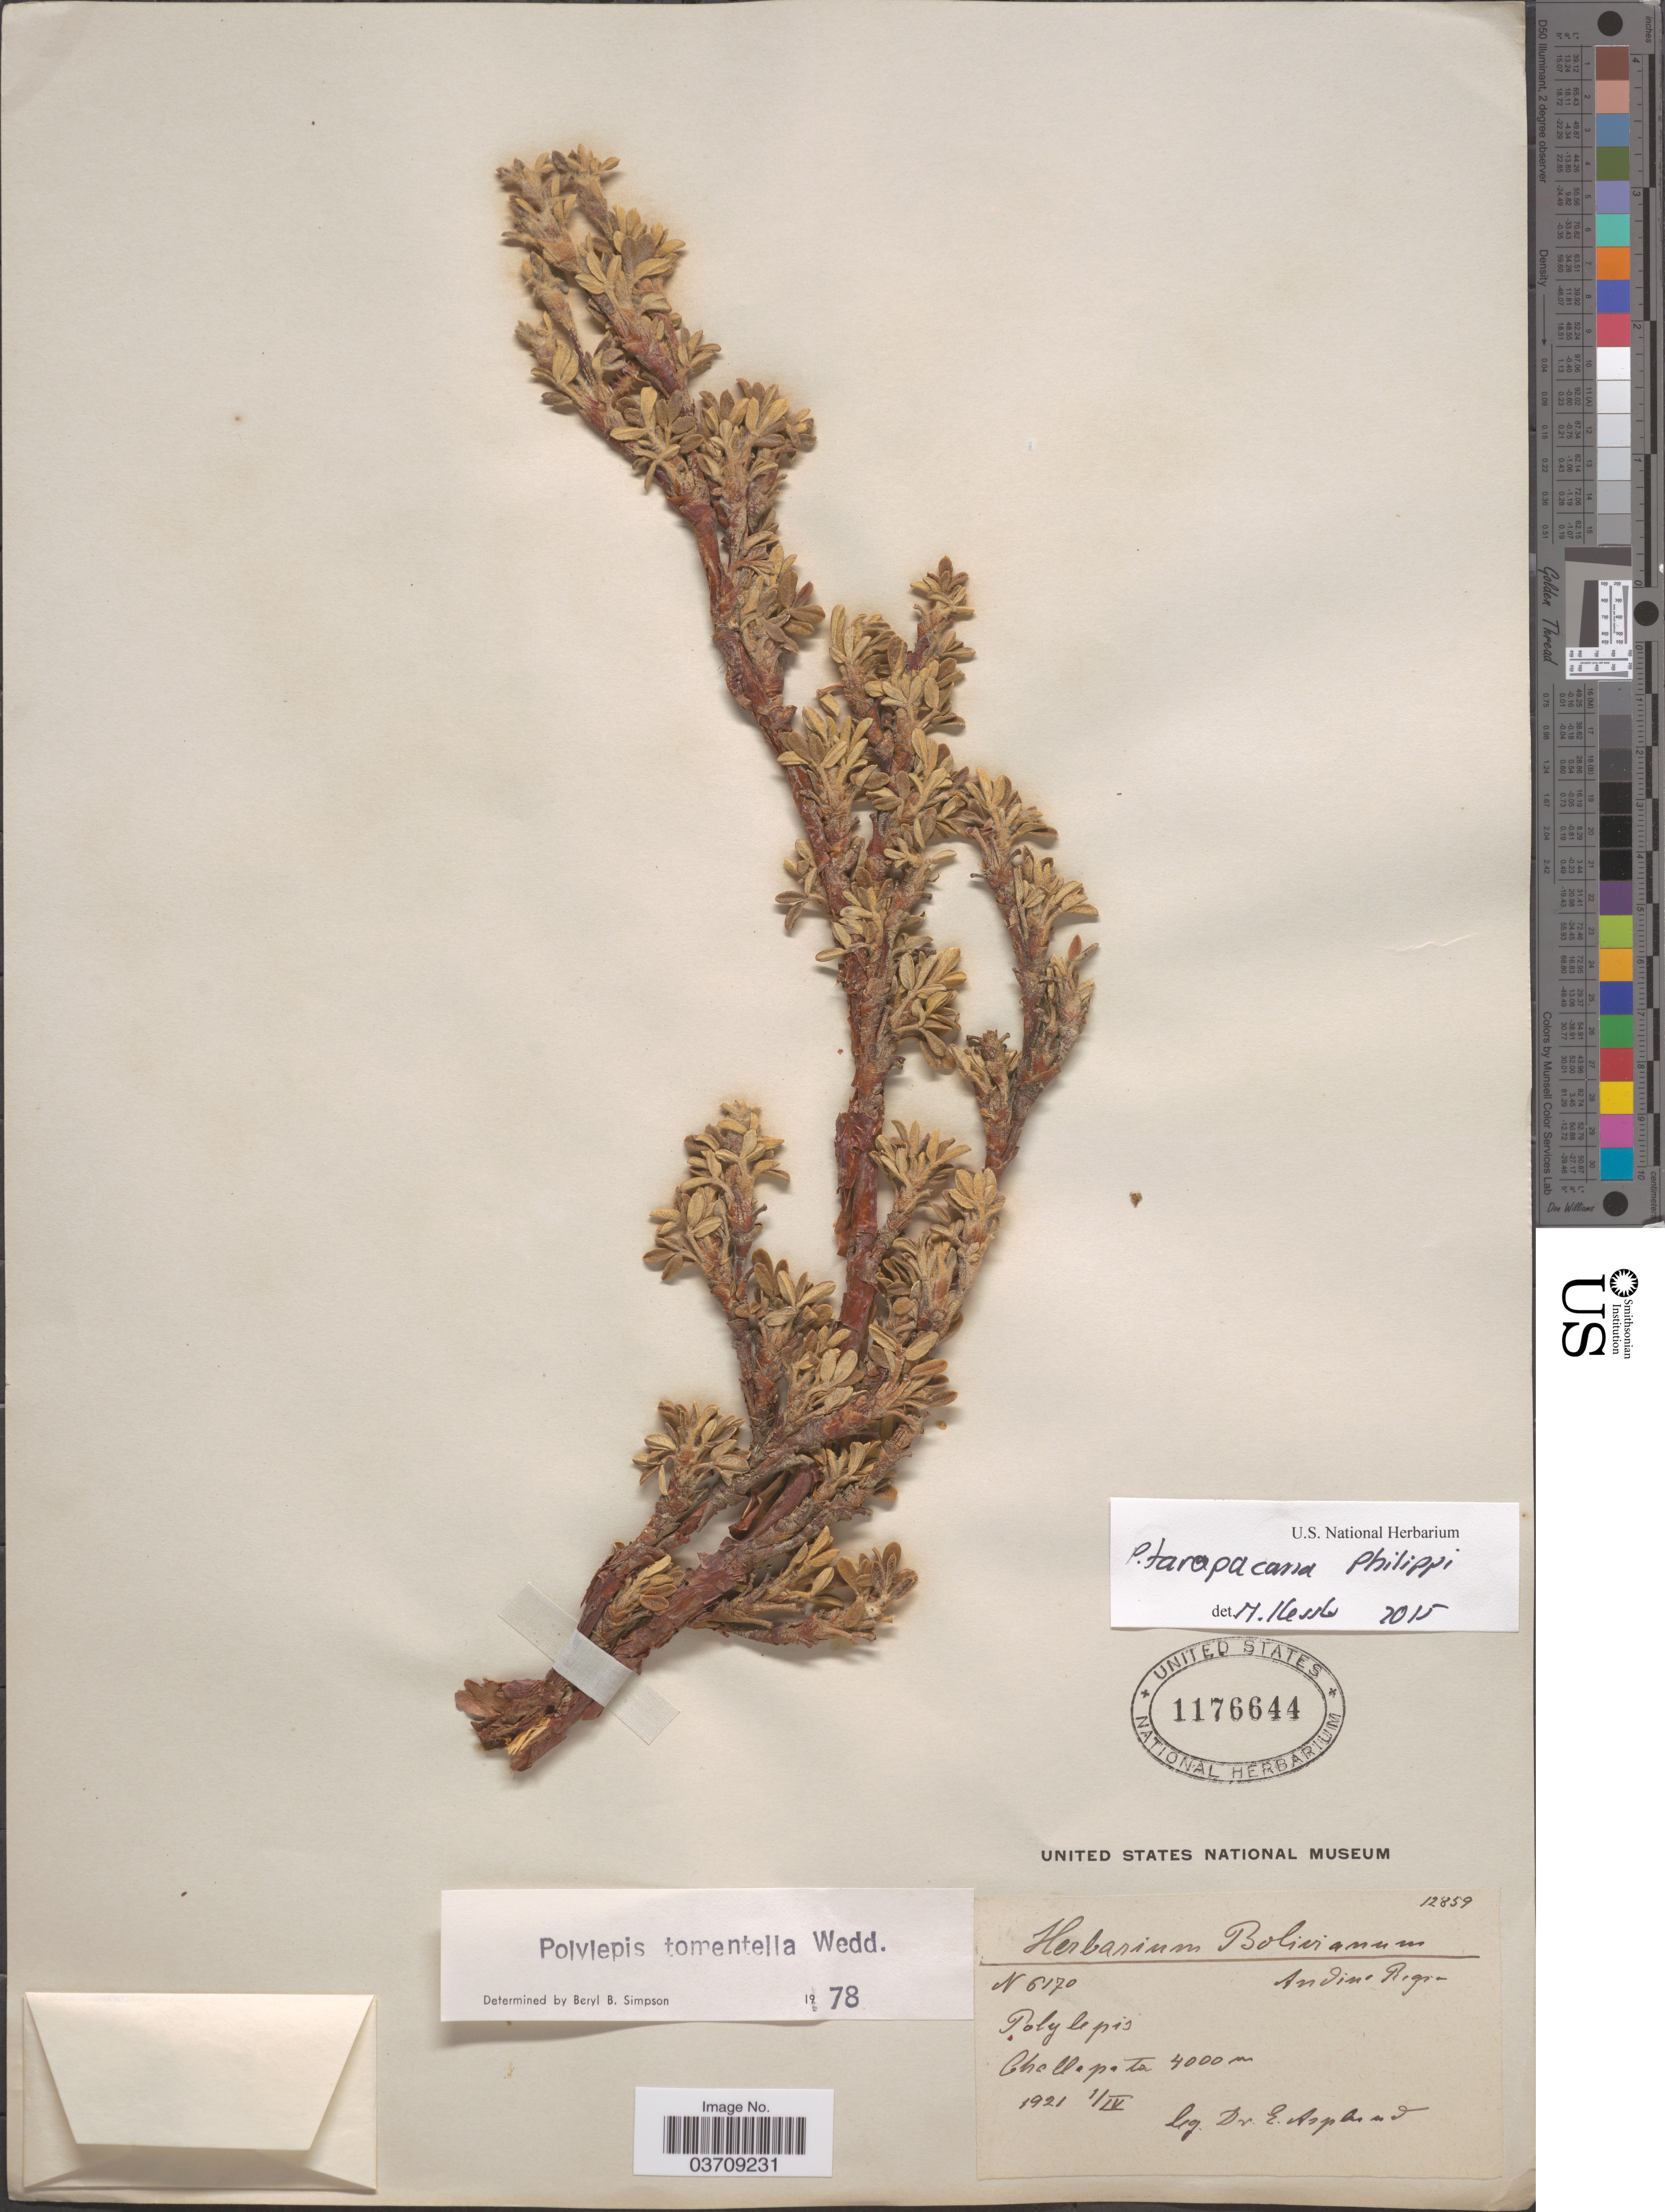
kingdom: Plantae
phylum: Tracheophyta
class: Magnoliopsida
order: Rosales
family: Rosaceae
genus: Polylepis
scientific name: Polylepis tarapacana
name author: Phil.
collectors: E. Asplund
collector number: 6170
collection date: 1921-04-01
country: Bolivia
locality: Andine Region. Challapata.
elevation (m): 4000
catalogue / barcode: US 1176644